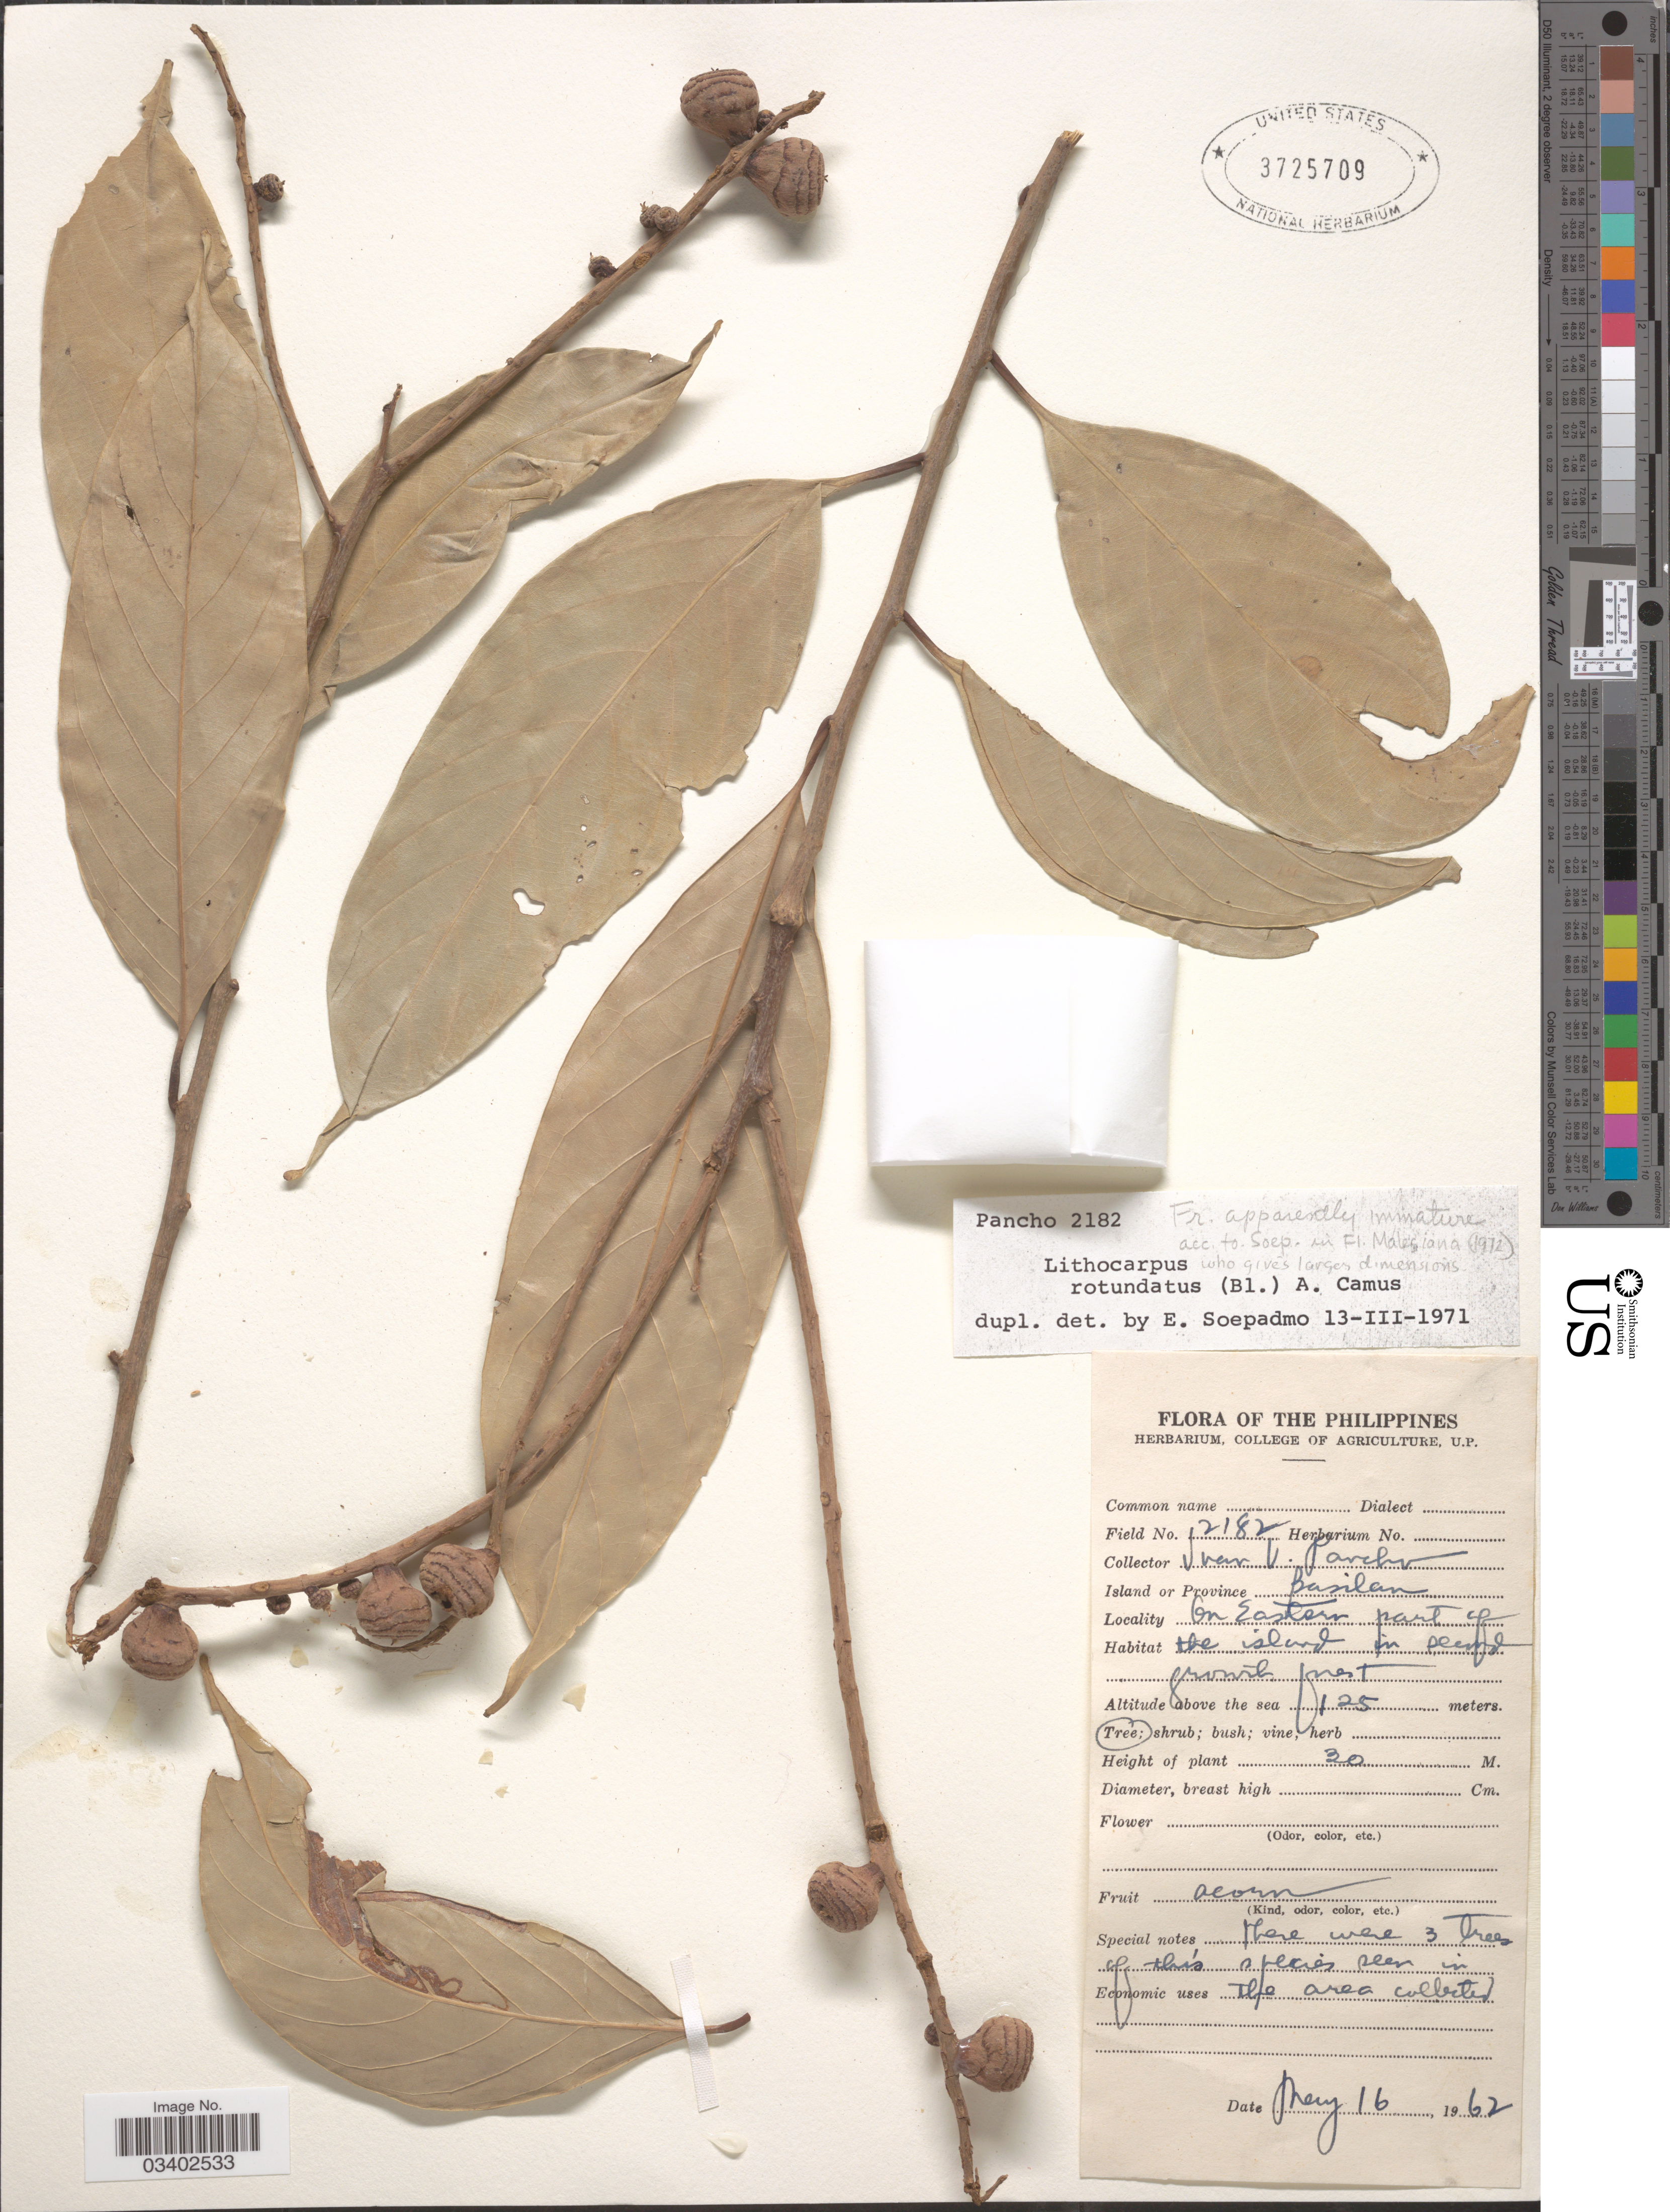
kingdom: Plantae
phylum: Tracheophyta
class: Magnoliopsida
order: Fagales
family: Fagaceae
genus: Lithocarpus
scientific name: Lithocarpus rotundatus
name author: (Blume) A. Camus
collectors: J. Pancho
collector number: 2182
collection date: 1962-05-16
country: Philippines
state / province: Muslim Mindanao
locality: Island or Province Basilan. On Eastern part of the island in [illegible text] growth forest.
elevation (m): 125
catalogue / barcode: US 3725709